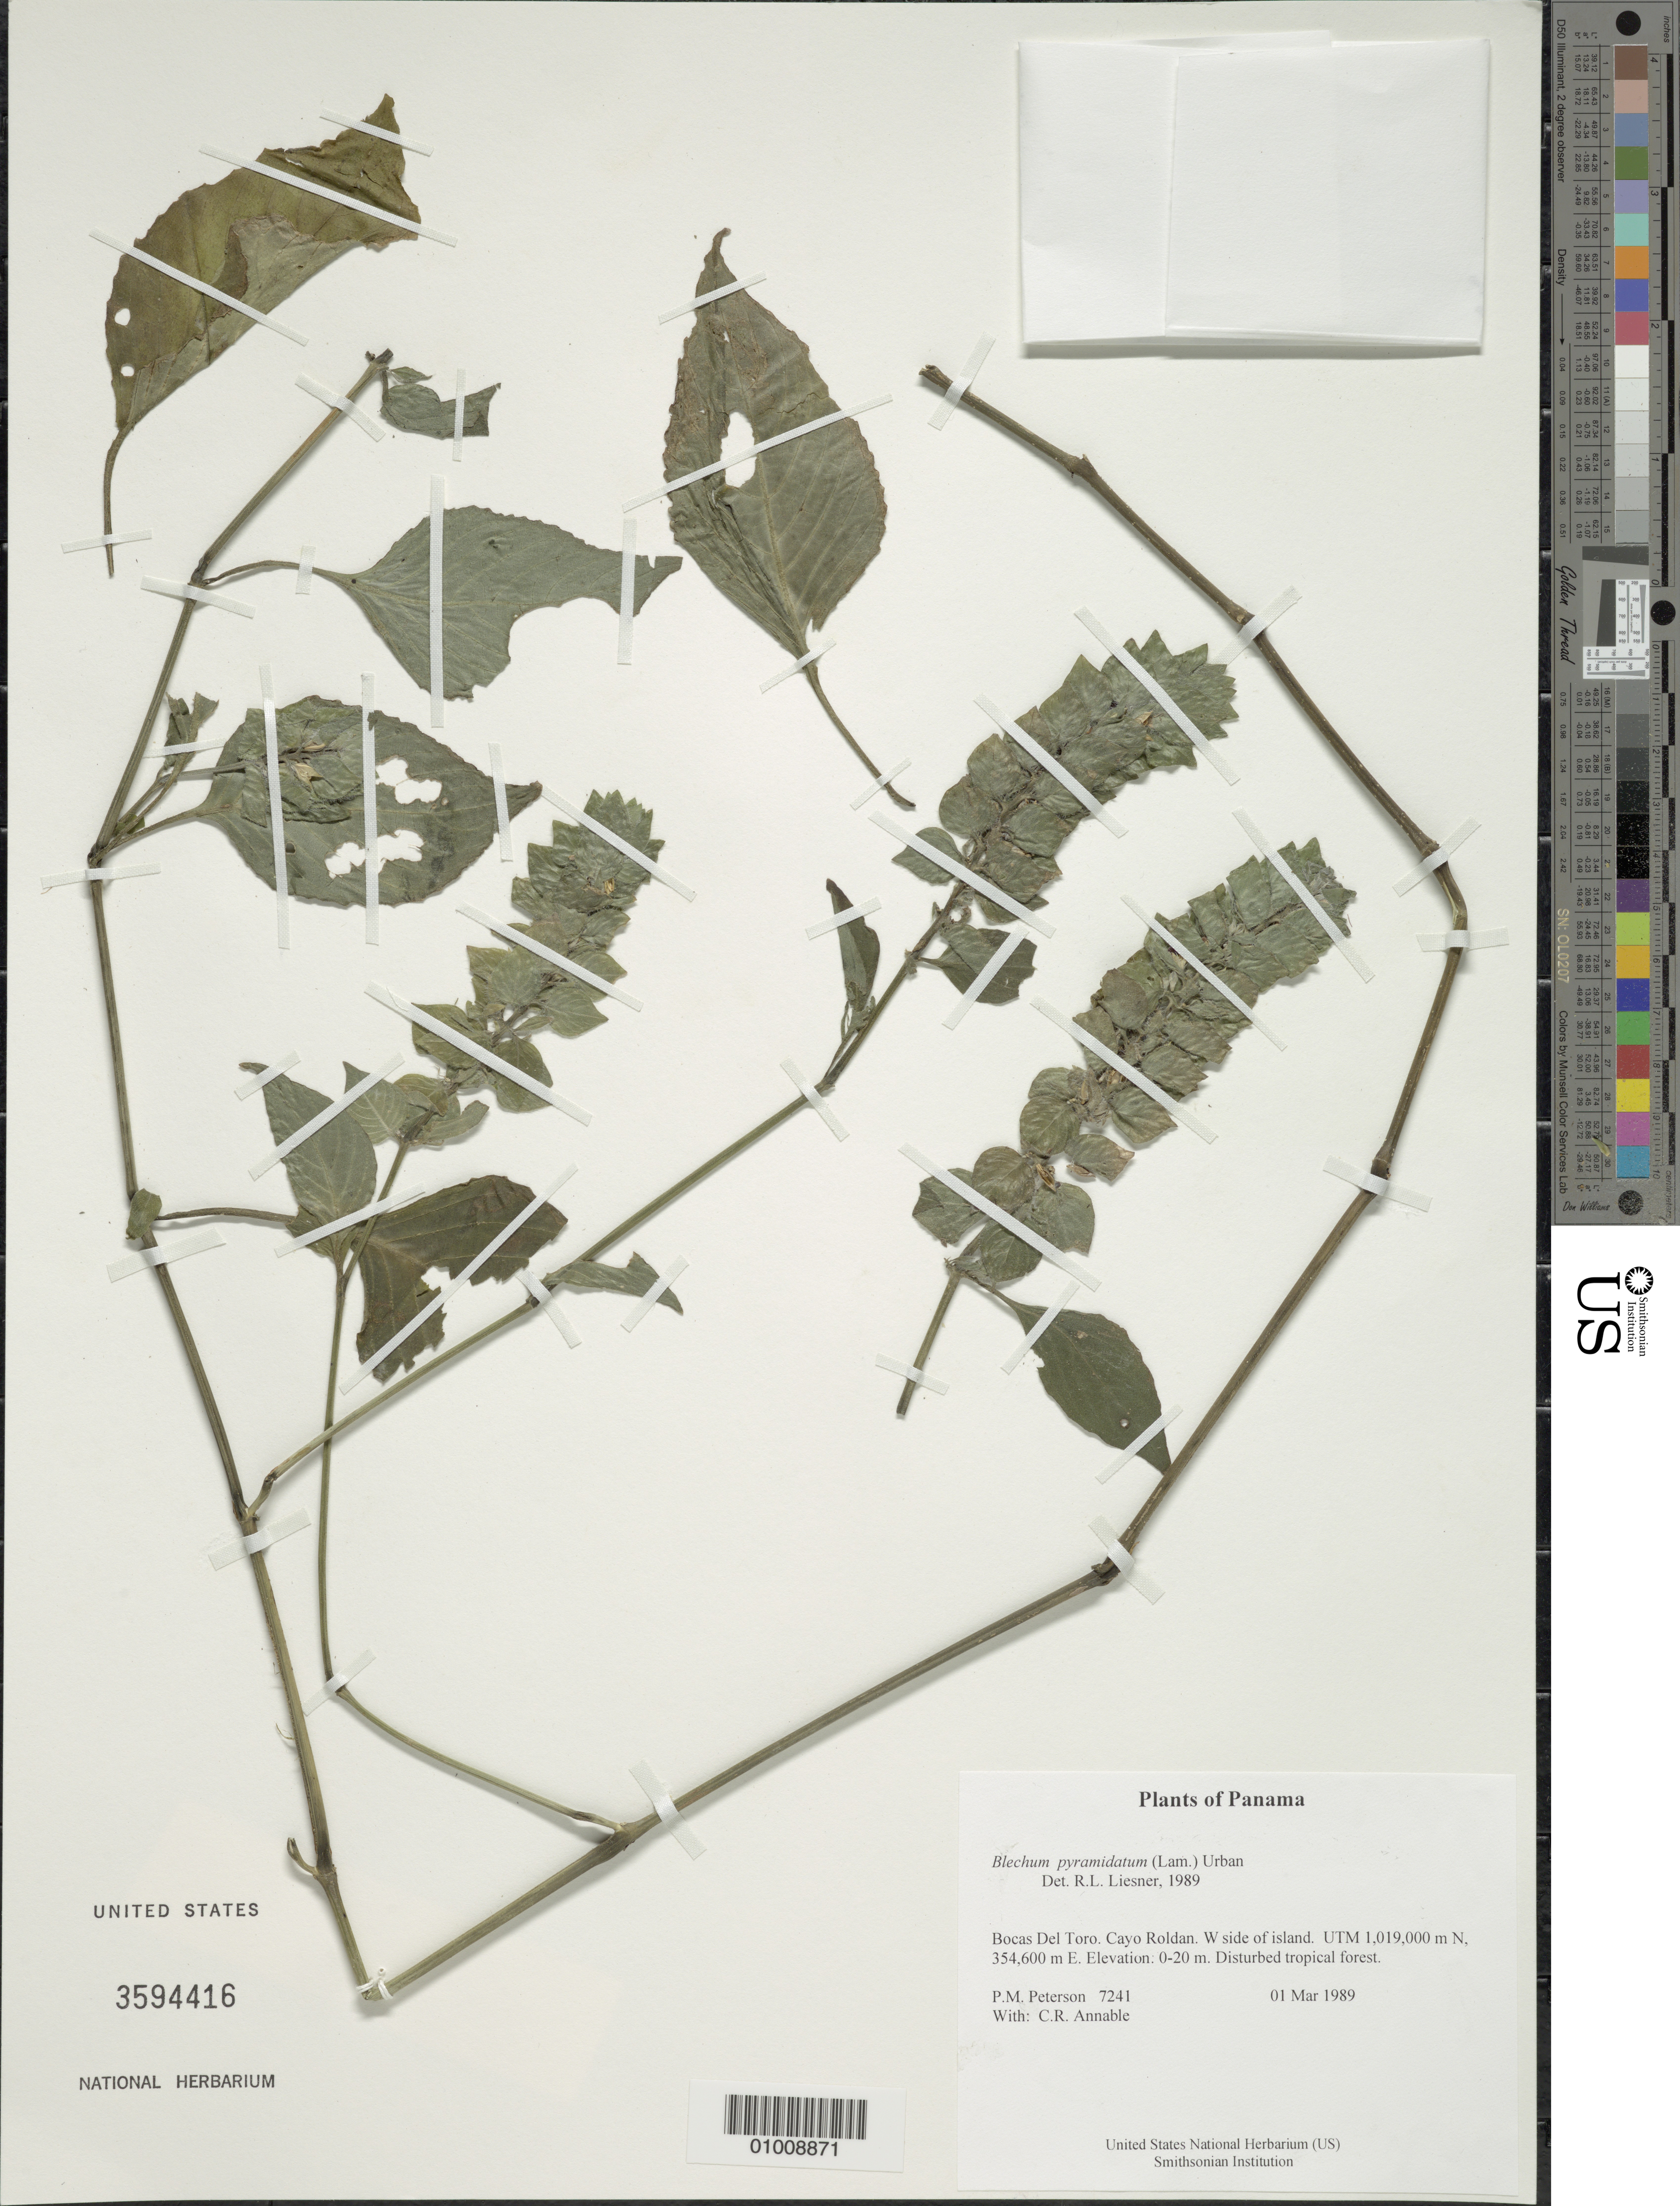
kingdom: Plantae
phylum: Tracheophyta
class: Magnoliopsida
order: Lamiales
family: Acanthaceae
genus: Blechum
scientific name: Blechum pyramidatum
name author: (Lam.) Urb.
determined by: Liesner, R. L.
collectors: P. M. Peterson & C. R. Annable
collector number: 07241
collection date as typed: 01 Mar 1989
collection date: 1989-03-01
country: Panama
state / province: Bocas del Toro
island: Cayo Roldan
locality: W side of island. UTM 1,019,000 m N, 354,600 m E.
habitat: Disturbed tropical forest.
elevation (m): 0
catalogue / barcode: US 3594416